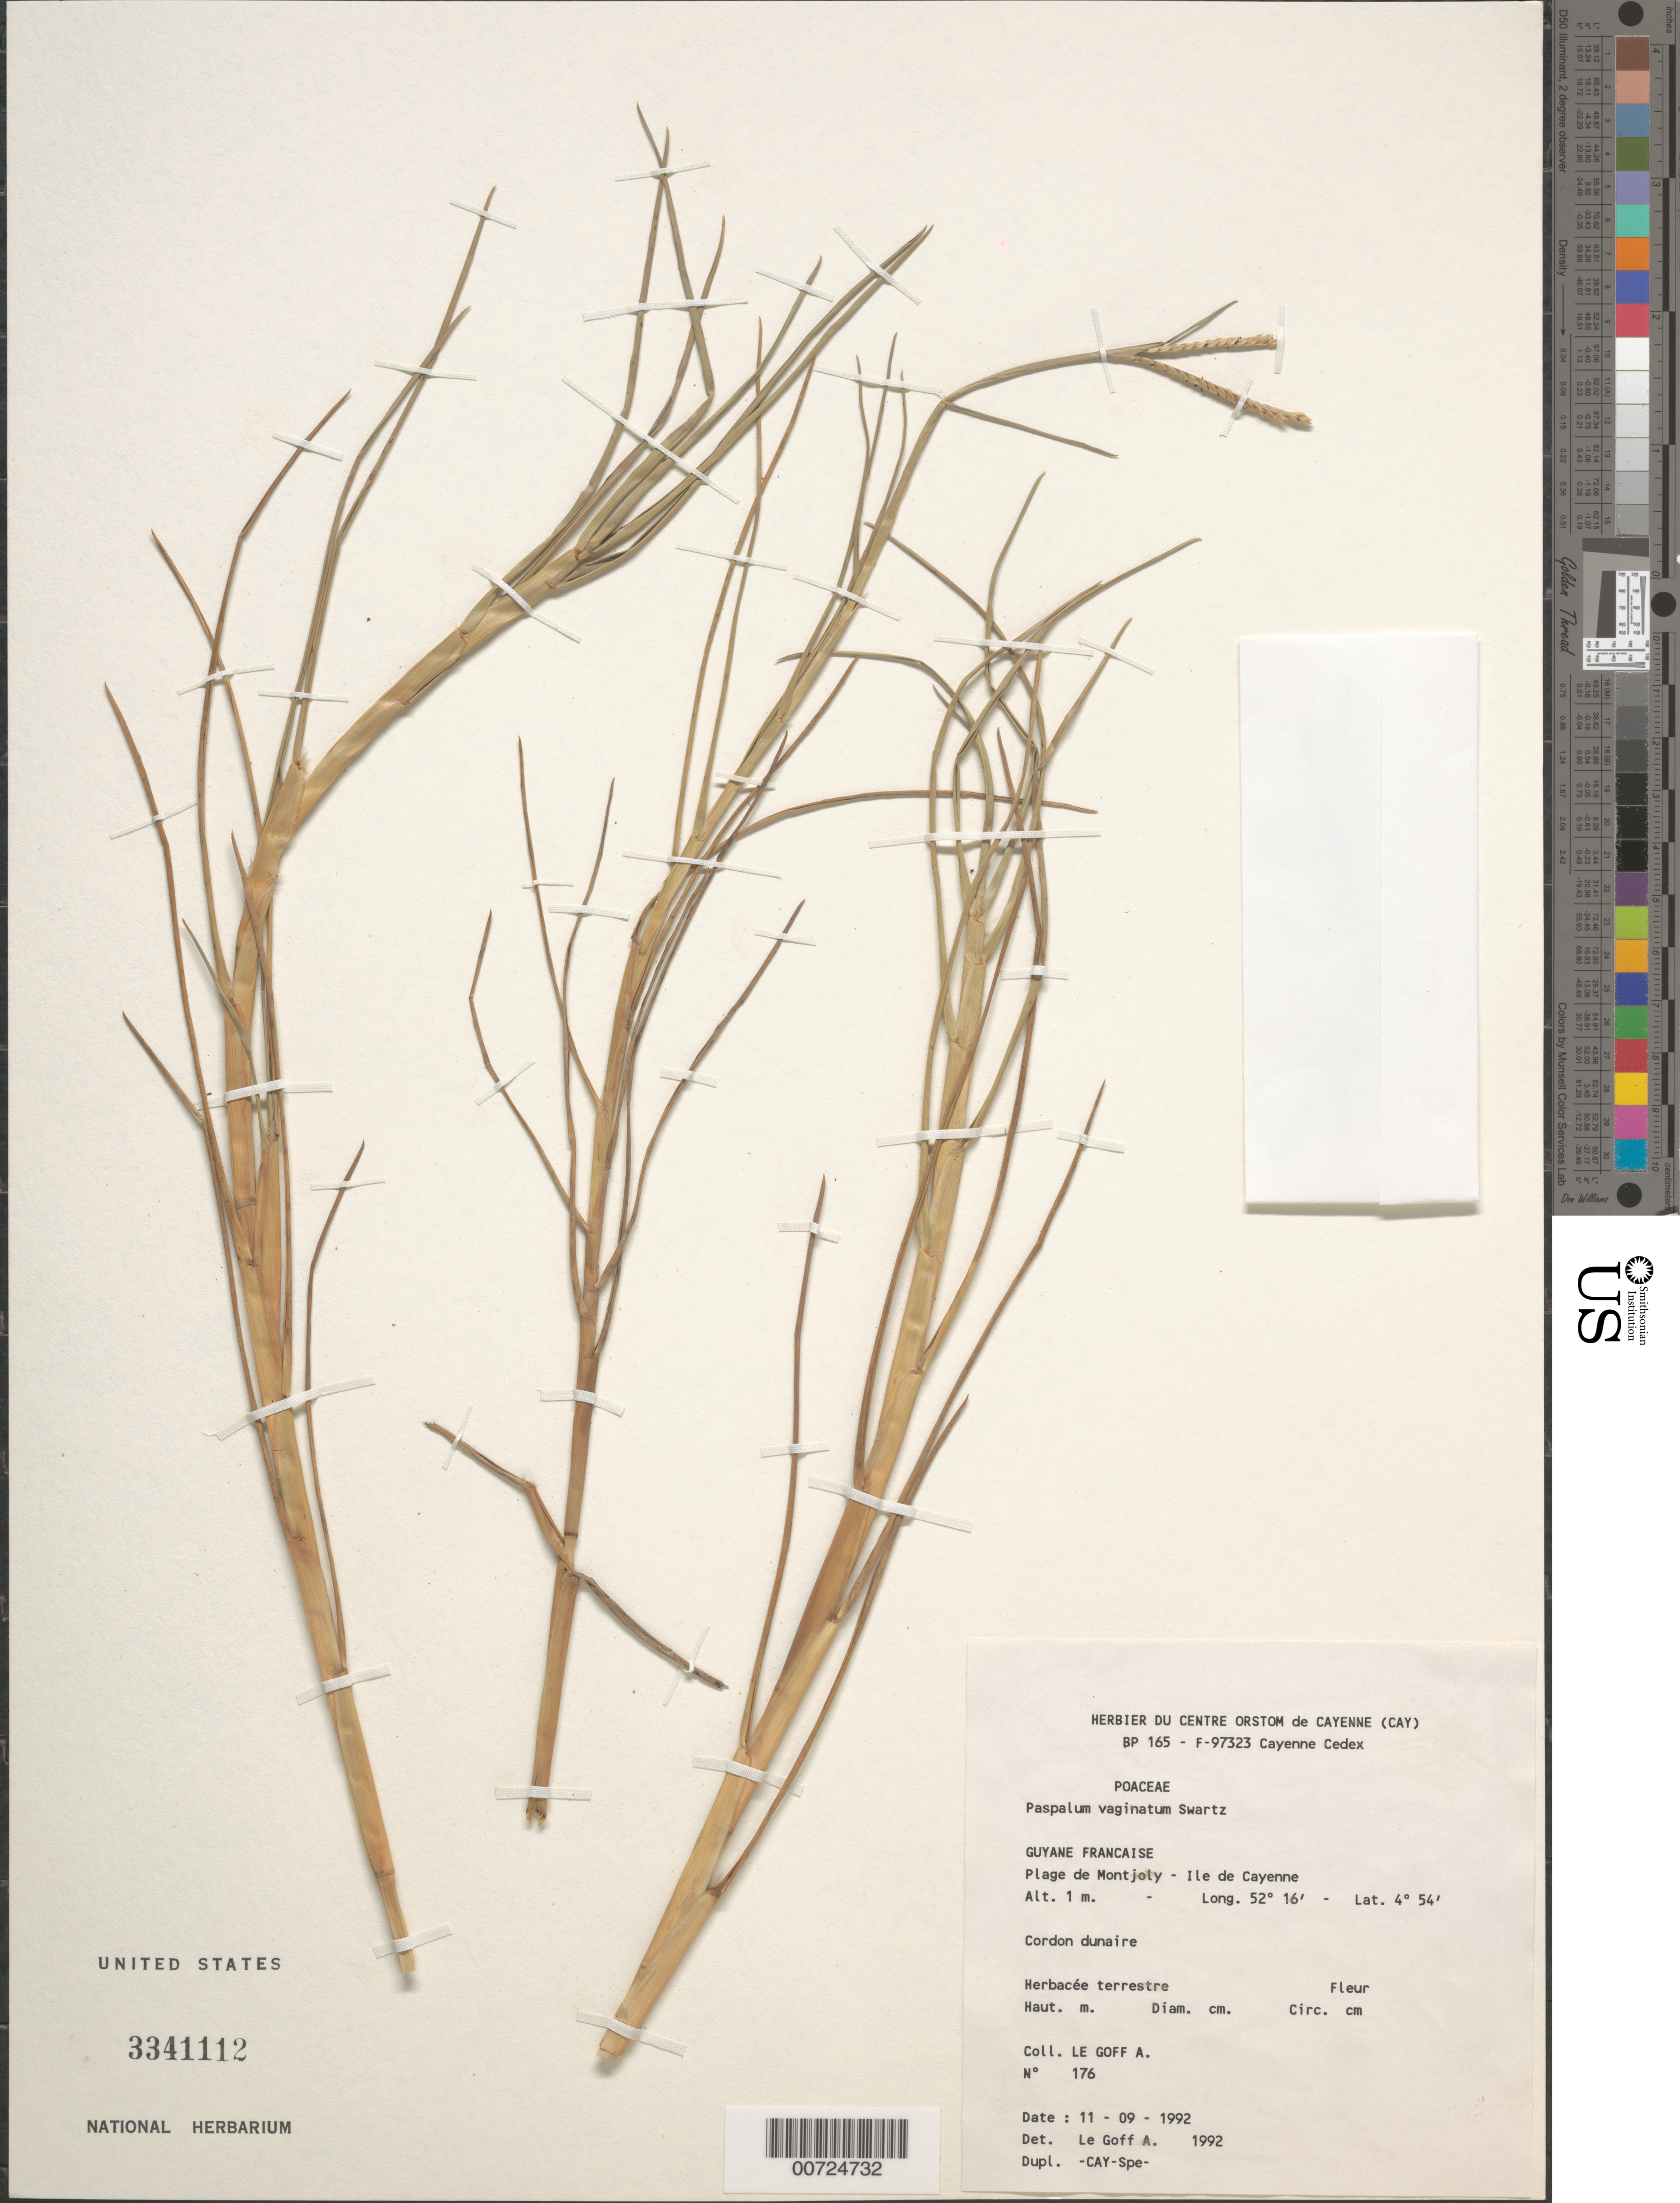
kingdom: Plantae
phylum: Tracheophyta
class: Liliopsida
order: Poales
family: Poaceae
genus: Paspalum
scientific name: Paspalum vaginatum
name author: Sw.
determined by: Le Goff, A.; Hoff, M.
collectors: A. Le Goff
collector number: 176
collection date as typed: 11-Sep-92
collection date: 1992-09-11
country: French Guiana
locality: Plage de Montjoly, Ile de Cayenne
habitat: Cordon dunaire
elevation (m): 1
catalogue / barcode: US 3341112